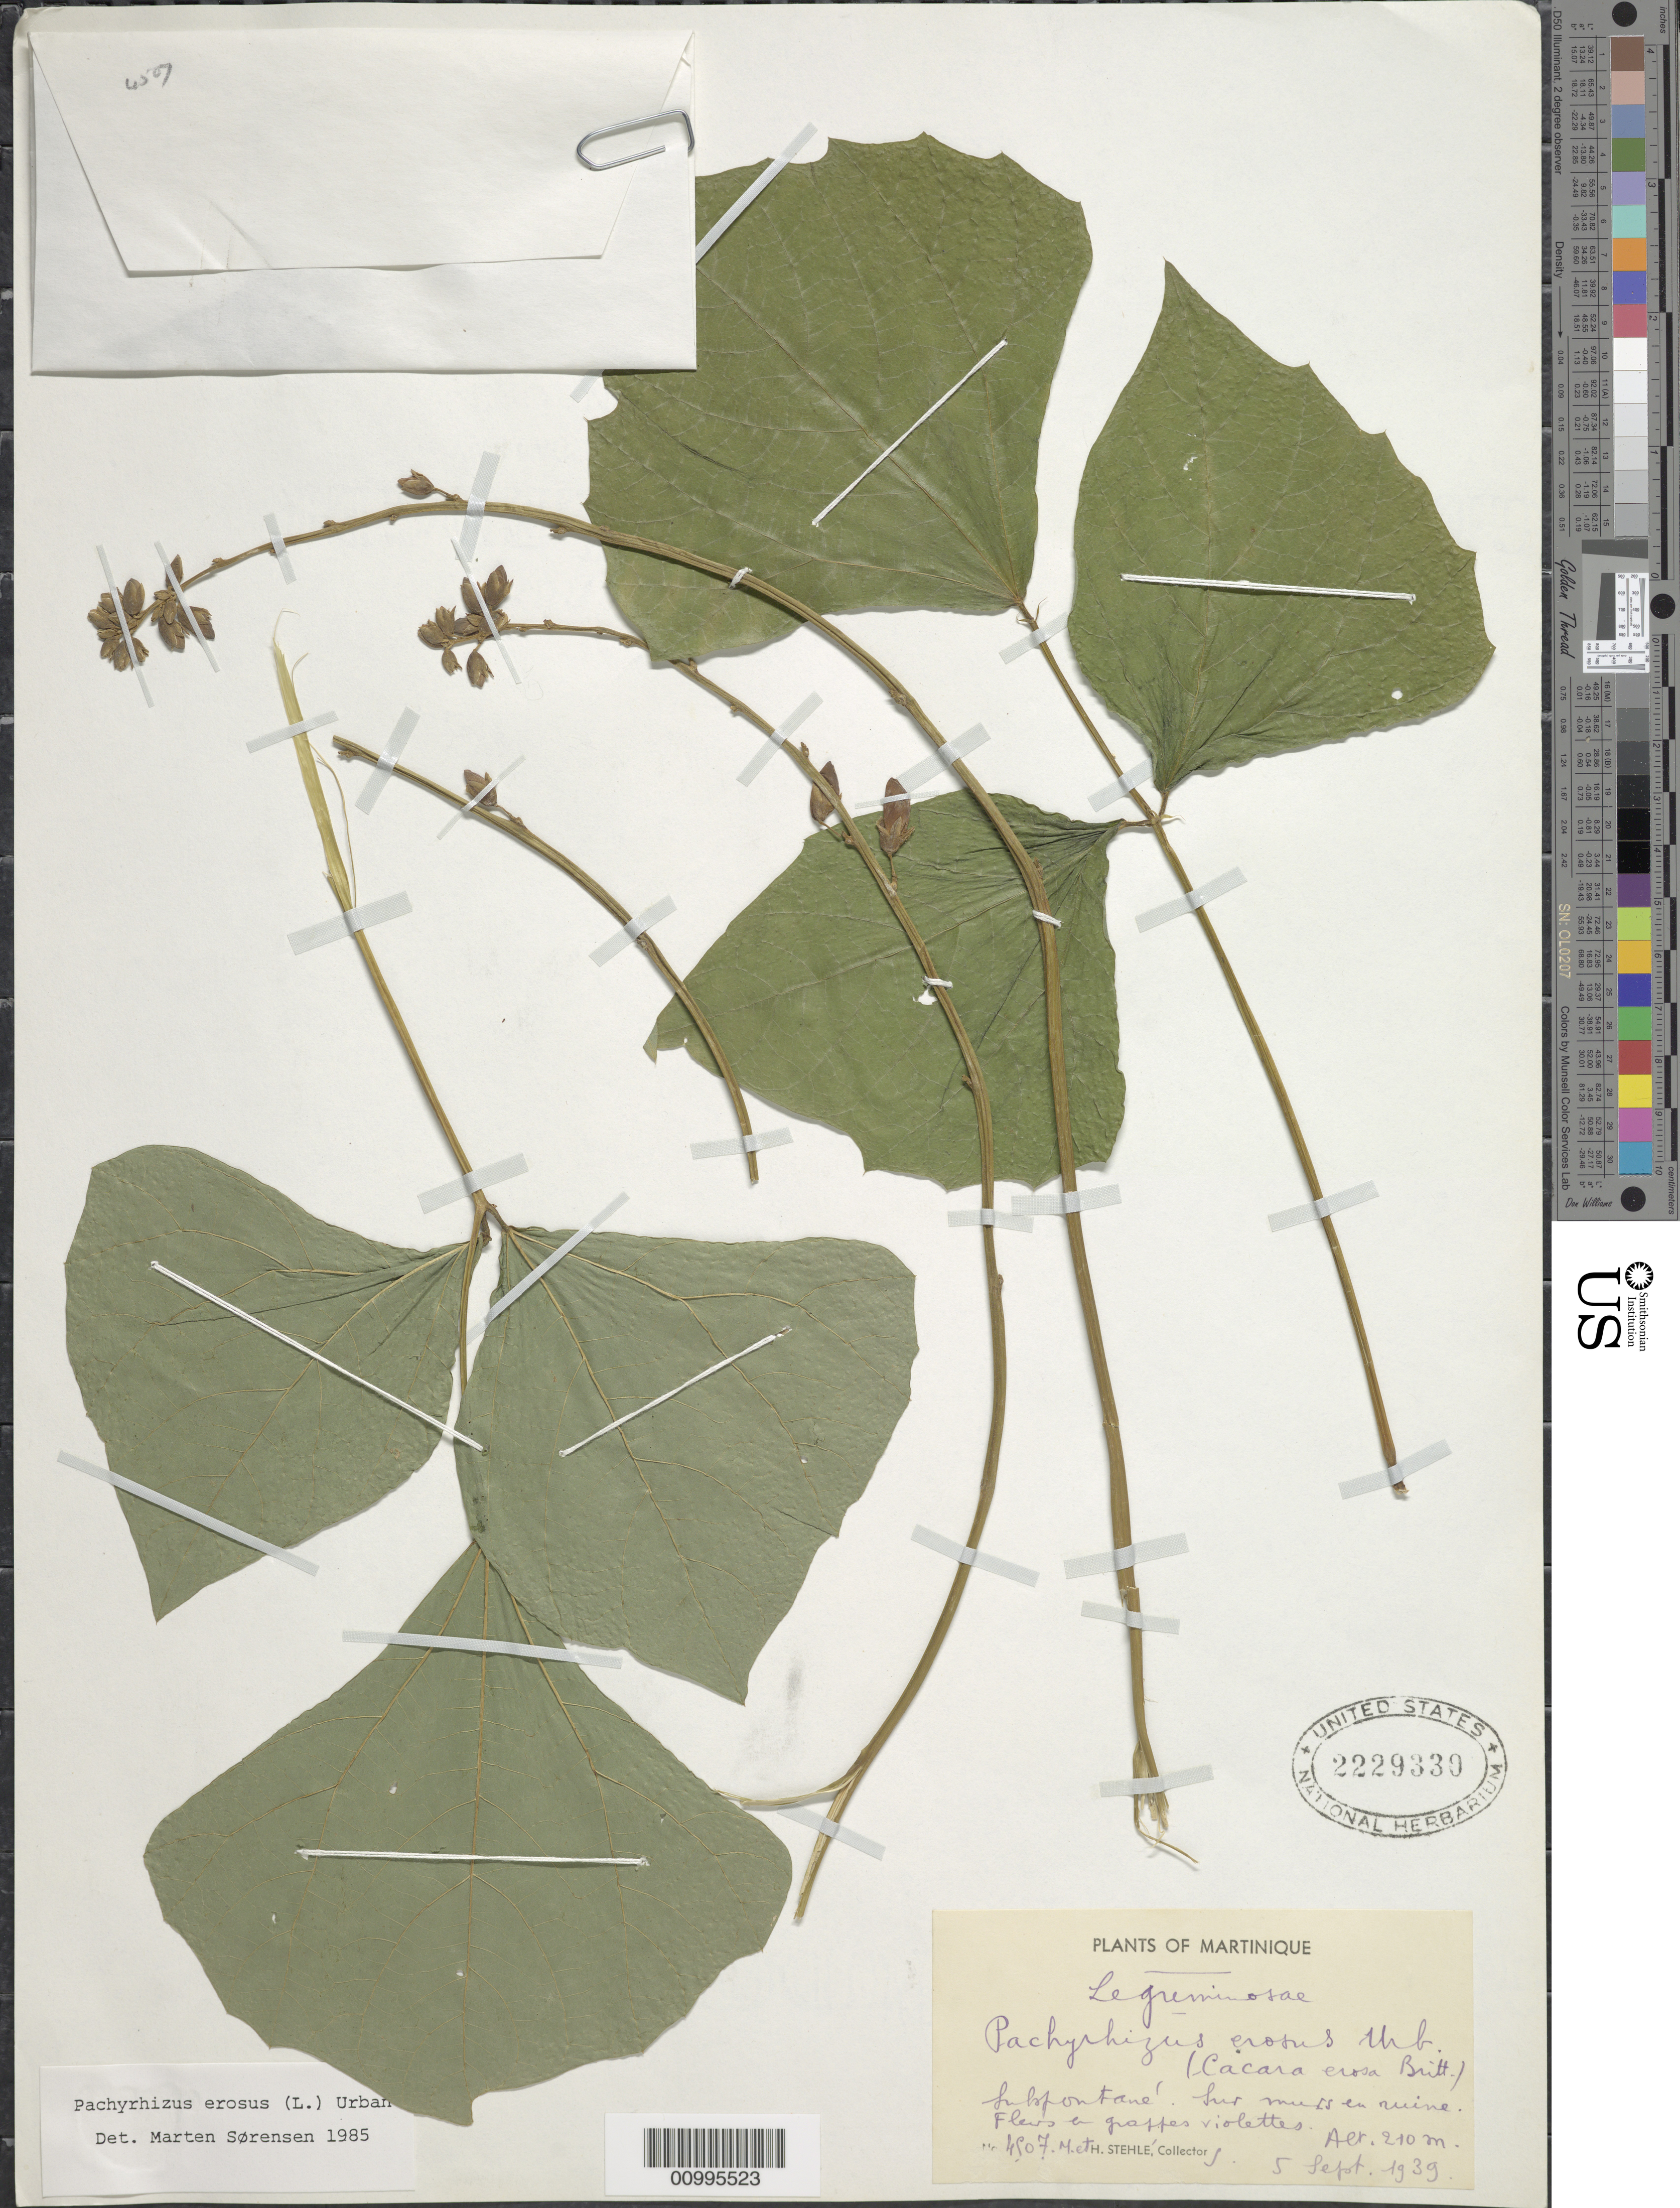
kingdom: Plantae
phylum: Tracheophyta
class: Magnoliopsida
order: Fabales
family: Fabaceae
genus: Pachyrhizus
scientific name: Pachyrhizus erosus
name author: (L.) Urb.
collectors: H. Stehlé & M. Stehlé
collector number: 4507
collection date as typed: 05 Sep 1939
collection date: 1939-09-05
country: Martinique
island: Martinique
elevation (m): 210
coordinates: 0 N, 0 E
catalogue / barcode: US 2229330